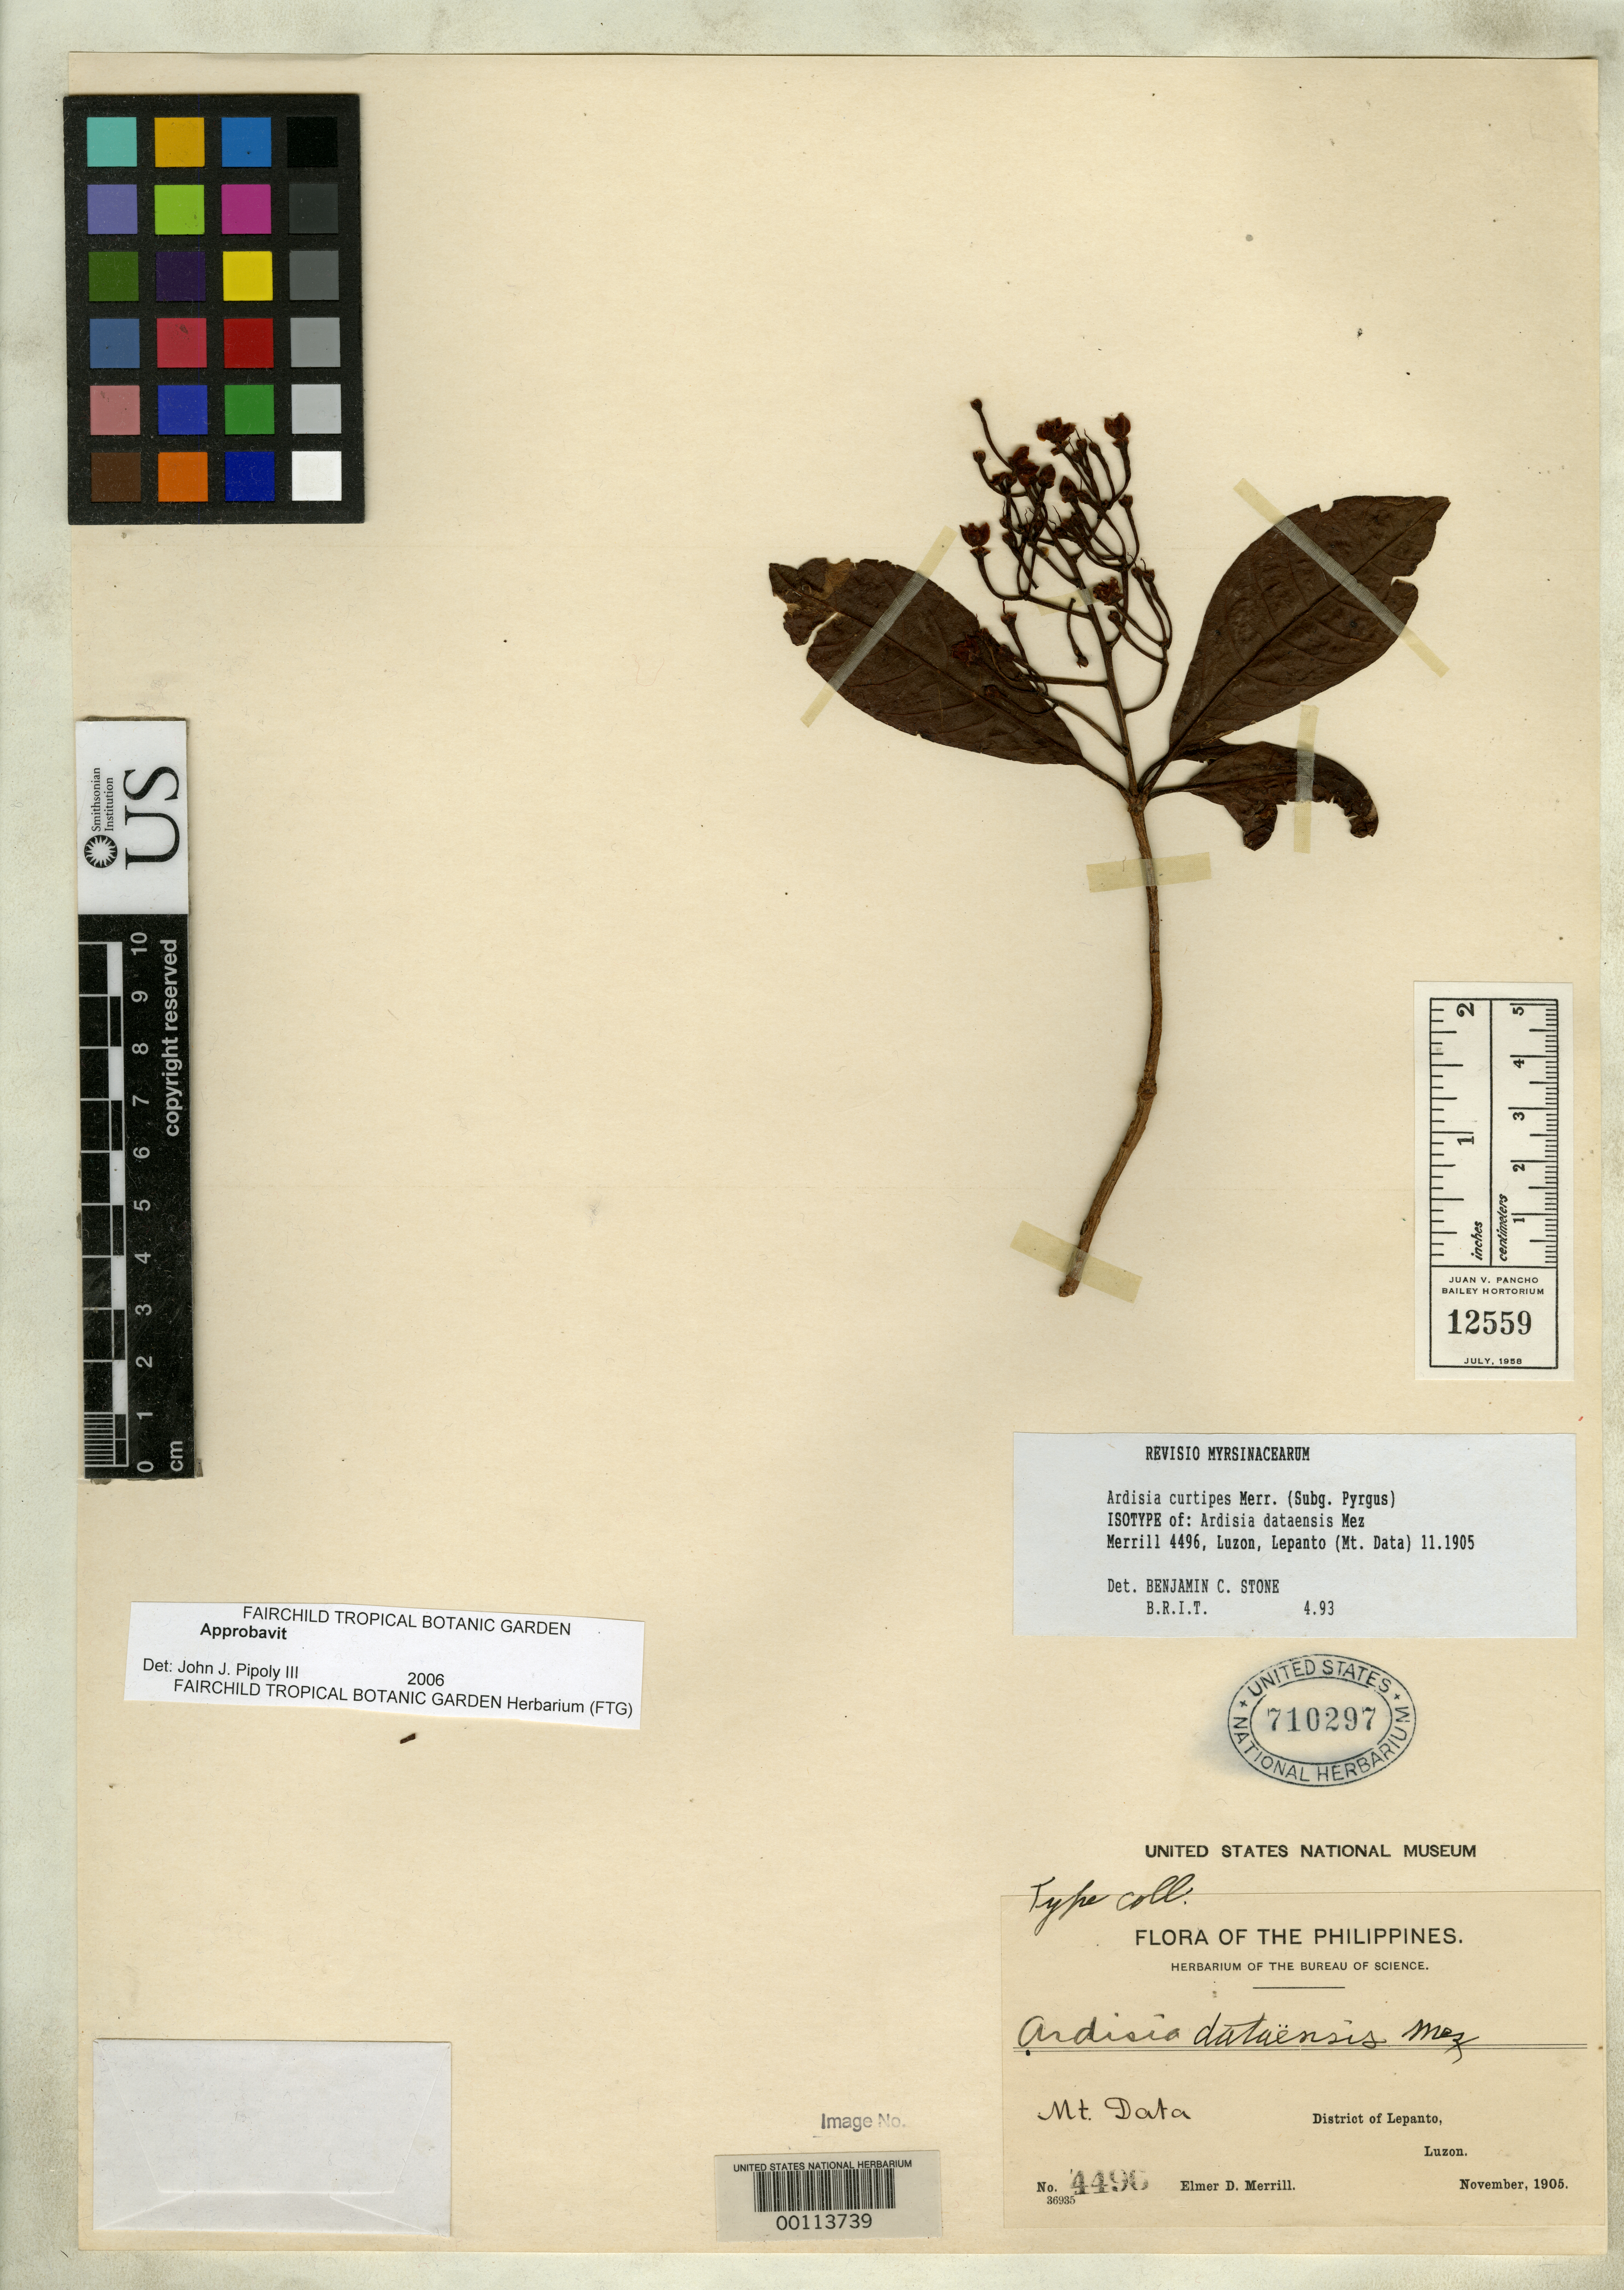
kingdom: Plantae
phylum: Tracheophyta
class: Magnoliopsida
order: Ericales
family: Primulaceae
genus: Ardisia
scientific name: Ardisia dataensis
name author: Mez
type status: Isotype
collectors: E. D. Merrill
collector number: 4496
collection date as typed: Nov 1905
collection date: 1905-11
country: Philippines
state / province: Cordillera (Administrative Region)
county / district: Mountain province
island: Luzon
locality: Lepanto District, Mount Data.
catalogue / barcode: US 710297